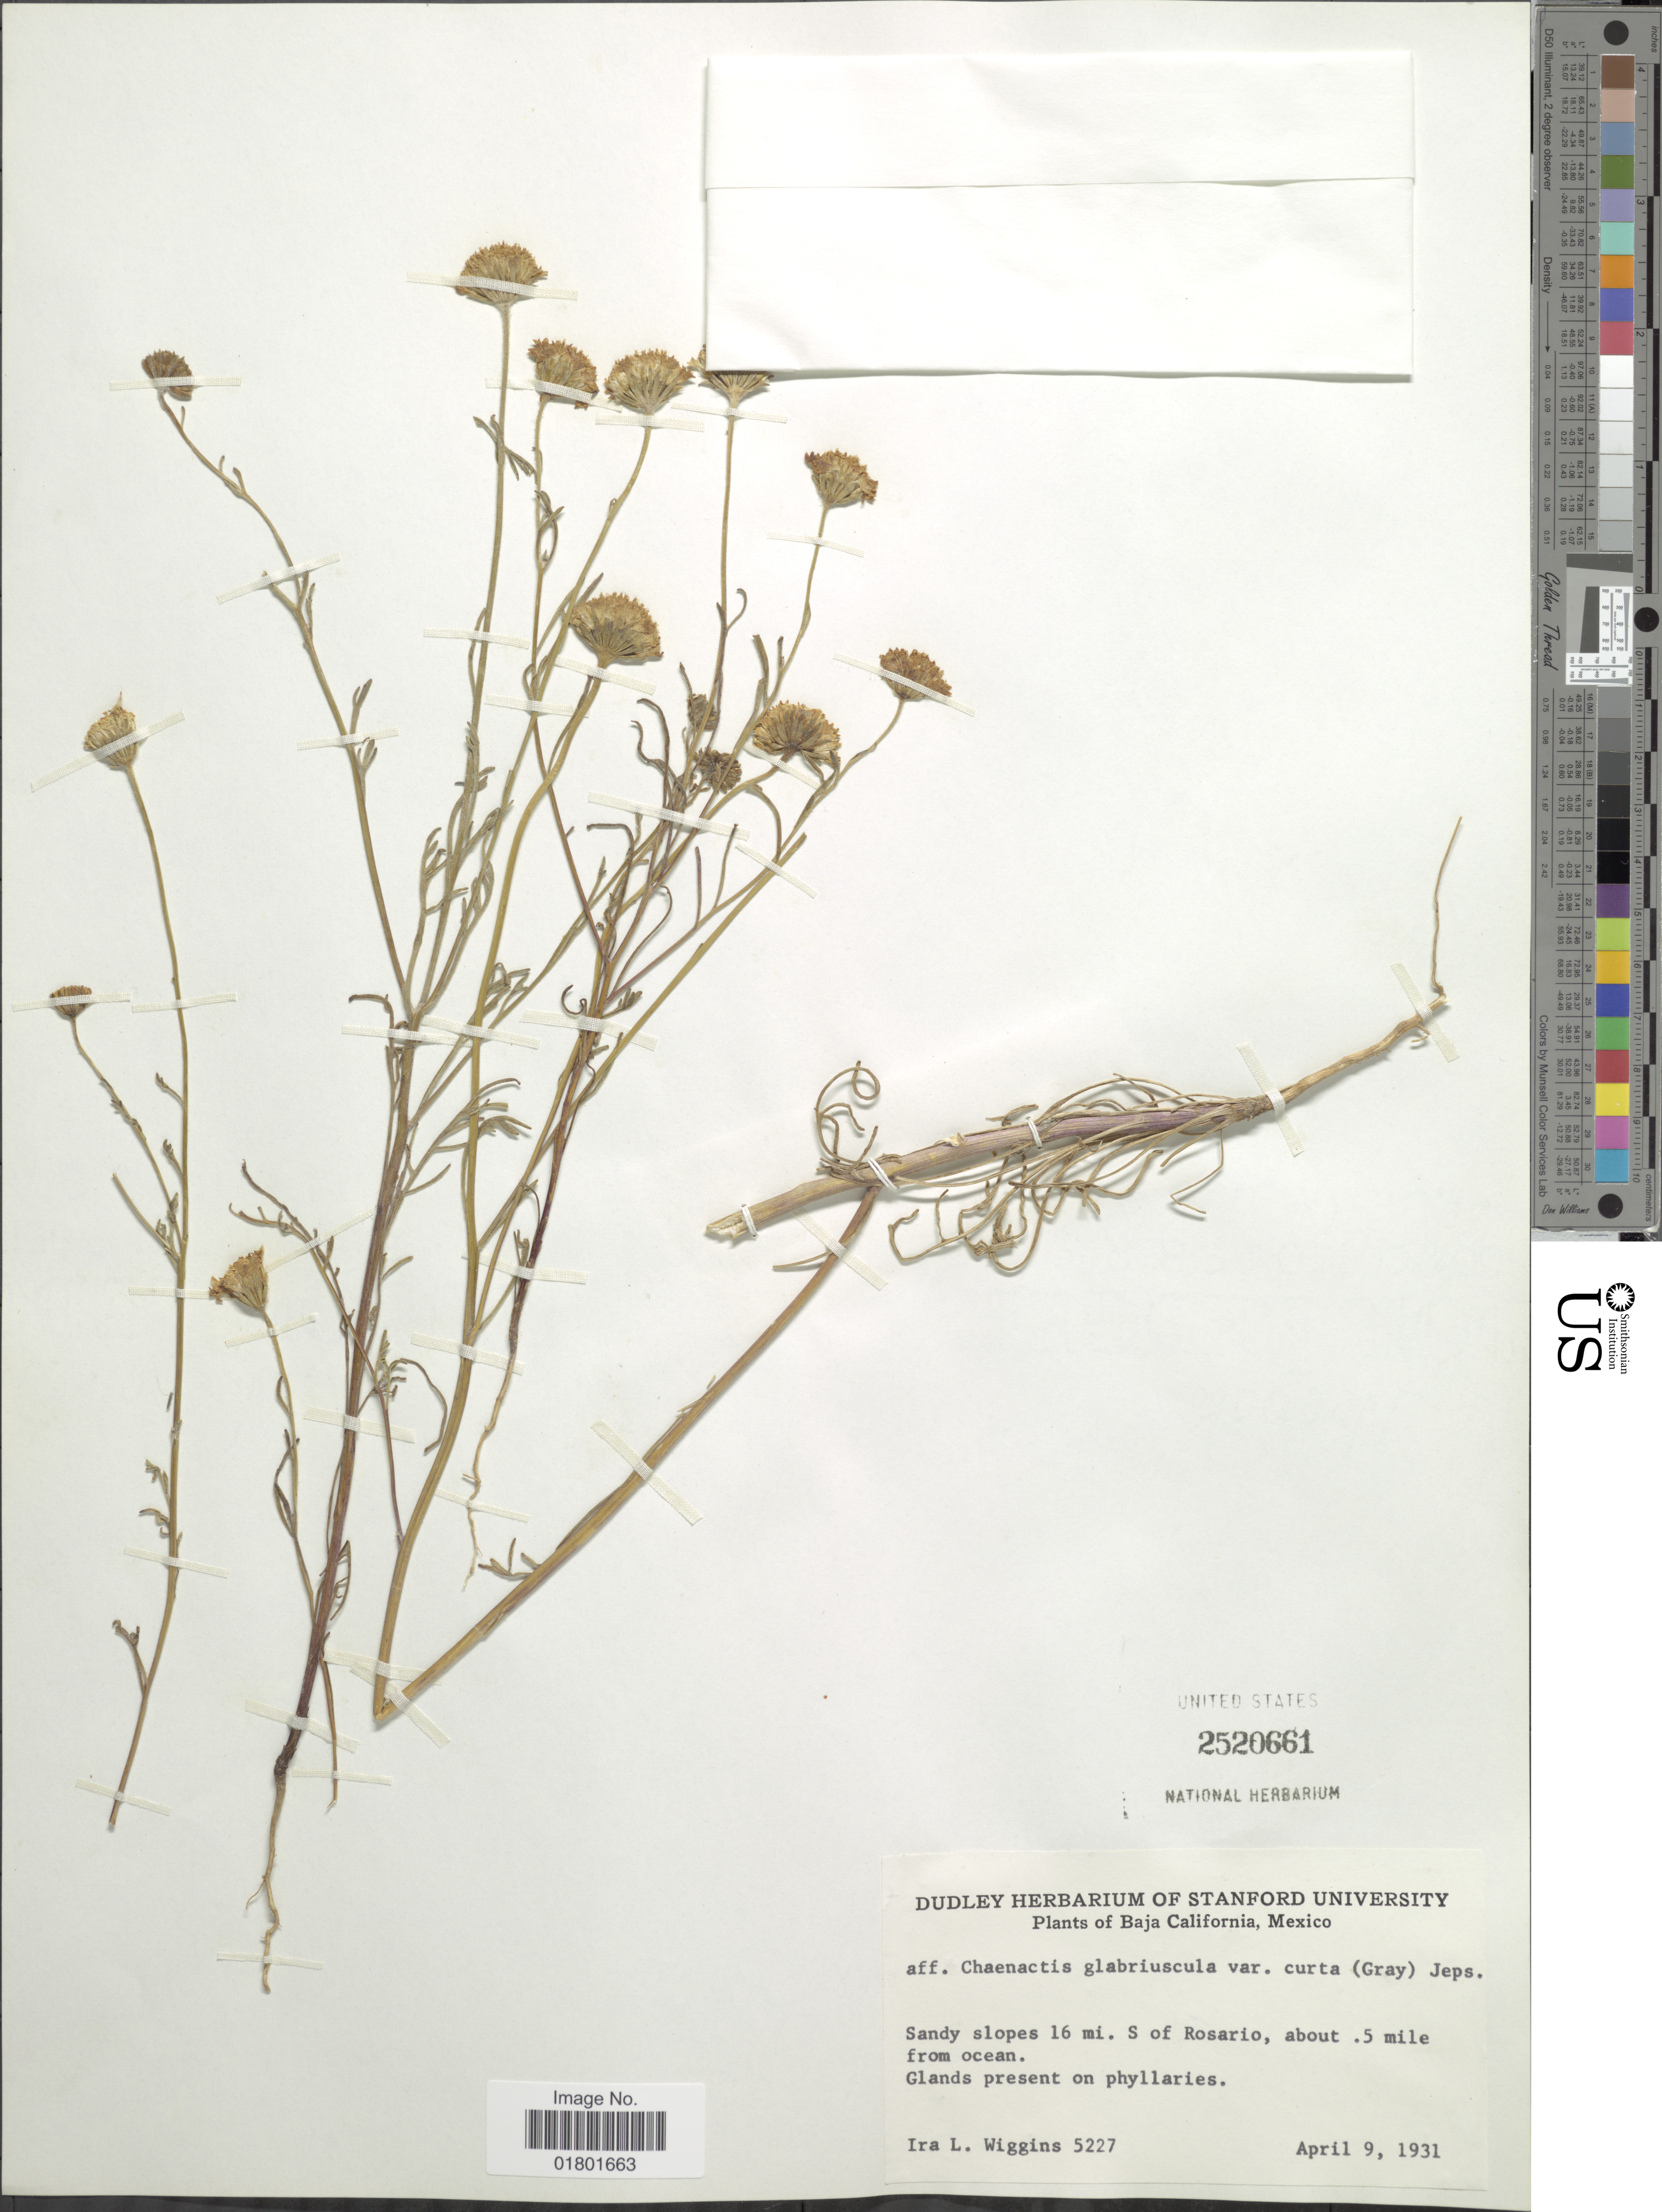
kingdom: Plantae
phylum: Tracheophyta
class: Magnoliopsida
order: Asterales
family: Asteraceae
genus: Chaenactis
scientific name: Chaenactis glabriuscula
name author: DC.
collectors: I. L. Wiggins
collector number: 5227a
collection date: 1931-04-09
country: Mexico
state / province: Baja California Sur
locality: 16 mi. S of Rosario, about 5 mile from ocean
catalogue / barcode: US 2520661